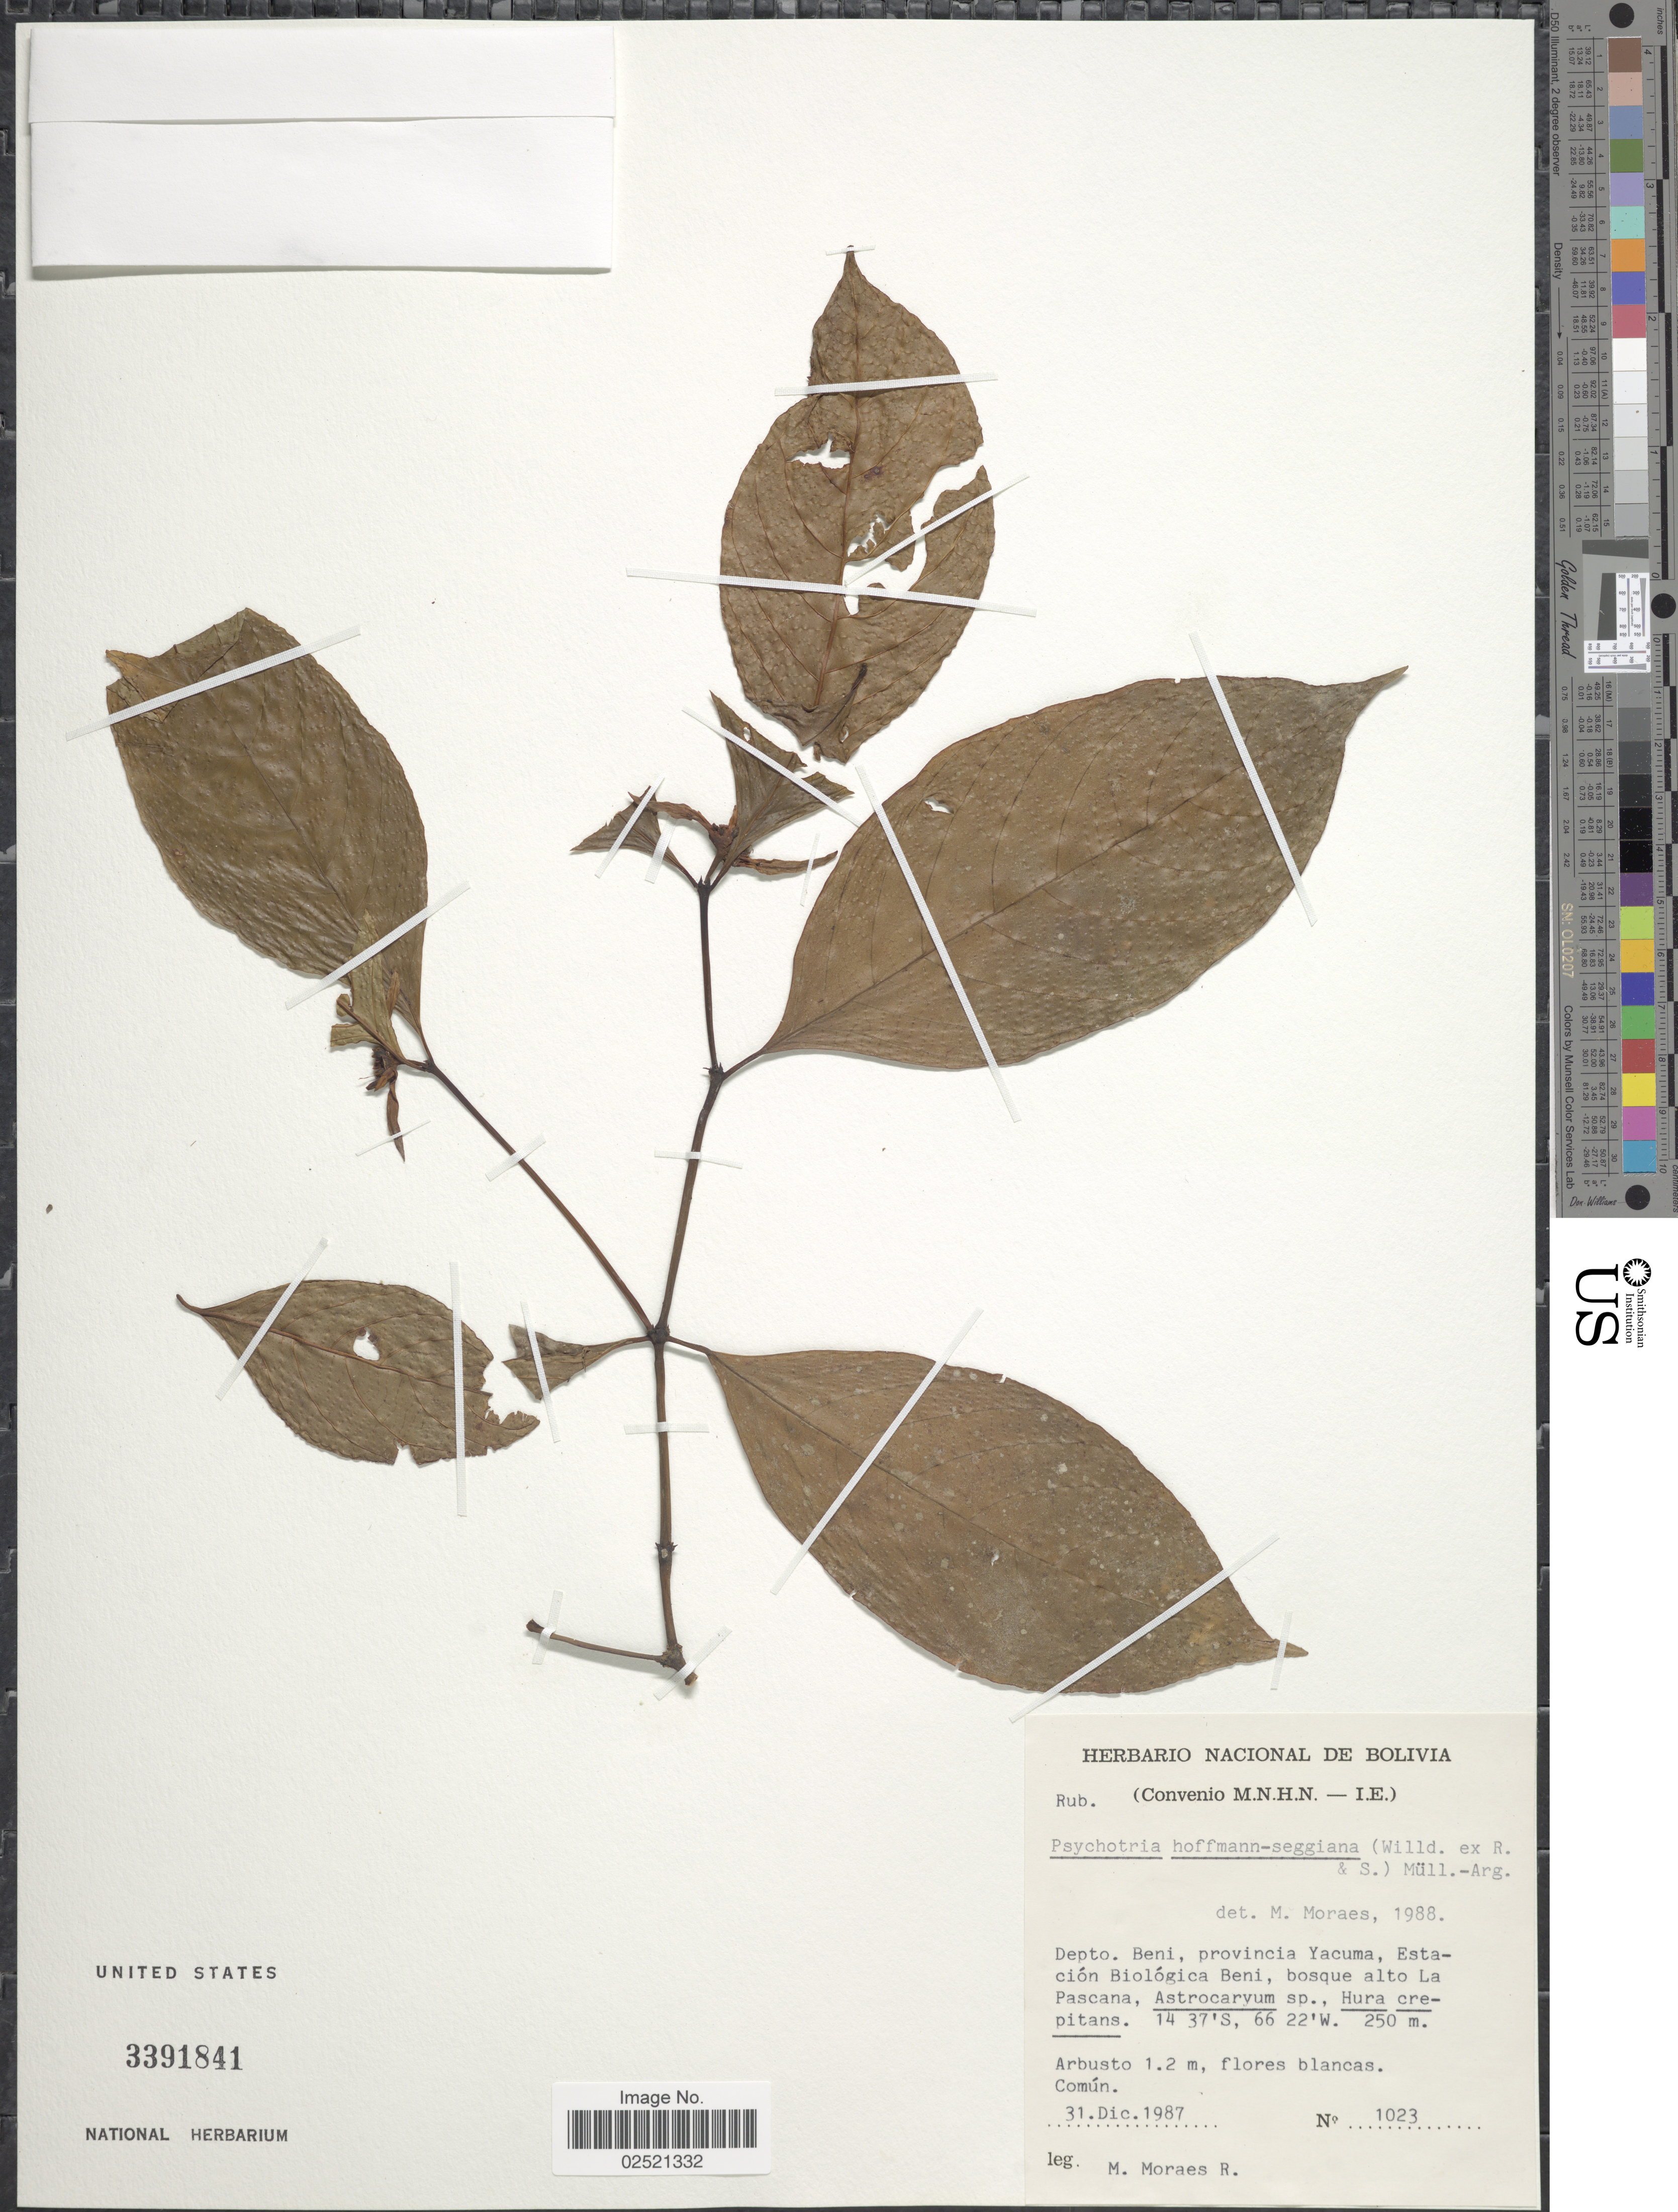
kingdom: Plantae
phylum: Tracheophyta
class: Magnoliopsida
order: Gentianales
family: Rubiaceae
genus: Psychotria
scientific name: Psychotria hoffmannseggiana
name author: (Willd. ex Roem. & Schult.) Müll. Arg.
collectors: M. Moraes R.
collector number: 1023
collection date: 1987-12-31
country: Bolivia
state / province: Beni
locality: Provincia Yacuma, Estacion Biologica Beni, bosque alto La Pascana.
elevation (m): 250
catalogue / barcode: US 3391841